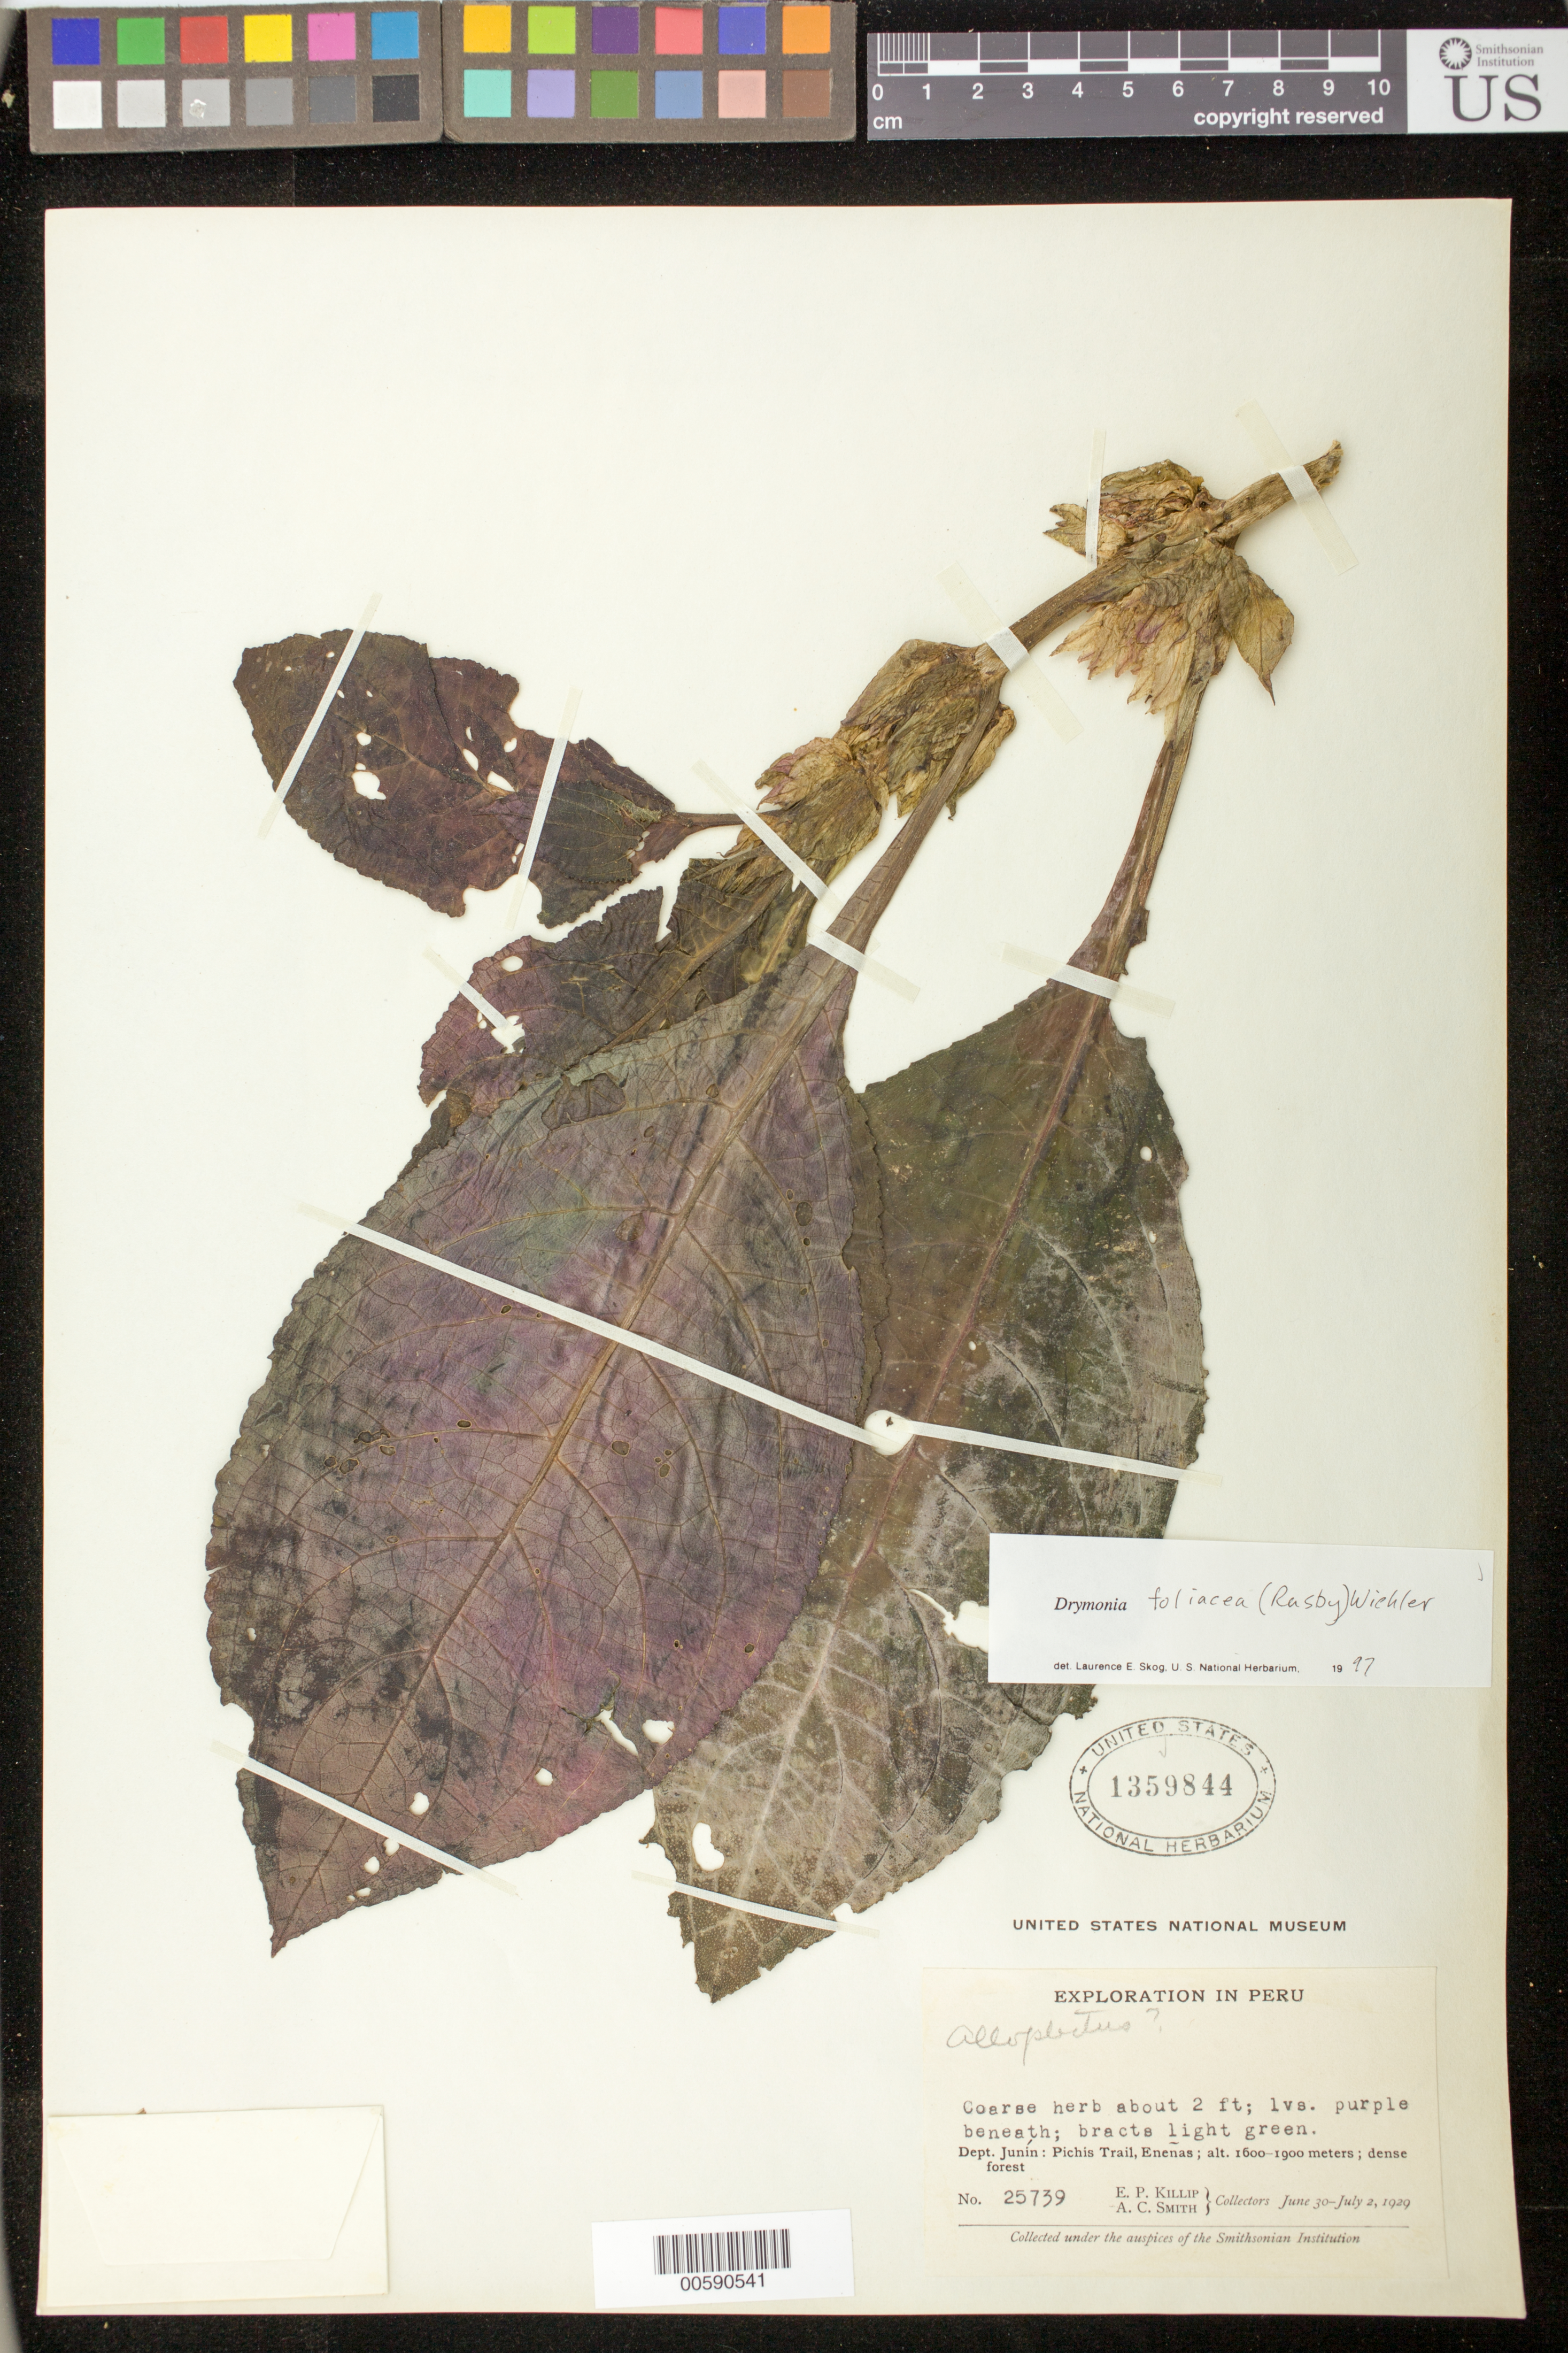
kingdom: Plantae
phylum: Tracheophyta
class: Magnoliopsida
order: Lamiales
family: Gesneriaceae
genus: Drymonia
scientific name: Drymonia foliacea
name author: (Rusby) Wiehler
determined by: Skog, Laurence E.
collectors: E. P. Killip & A. C. Smith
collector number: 25739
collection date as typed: Jun-Jul 1929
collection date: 1929-06/1929-07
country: Peru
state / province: Pasco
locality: Junín.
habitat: Dense forest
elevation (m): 1600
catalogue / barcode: US 1359844